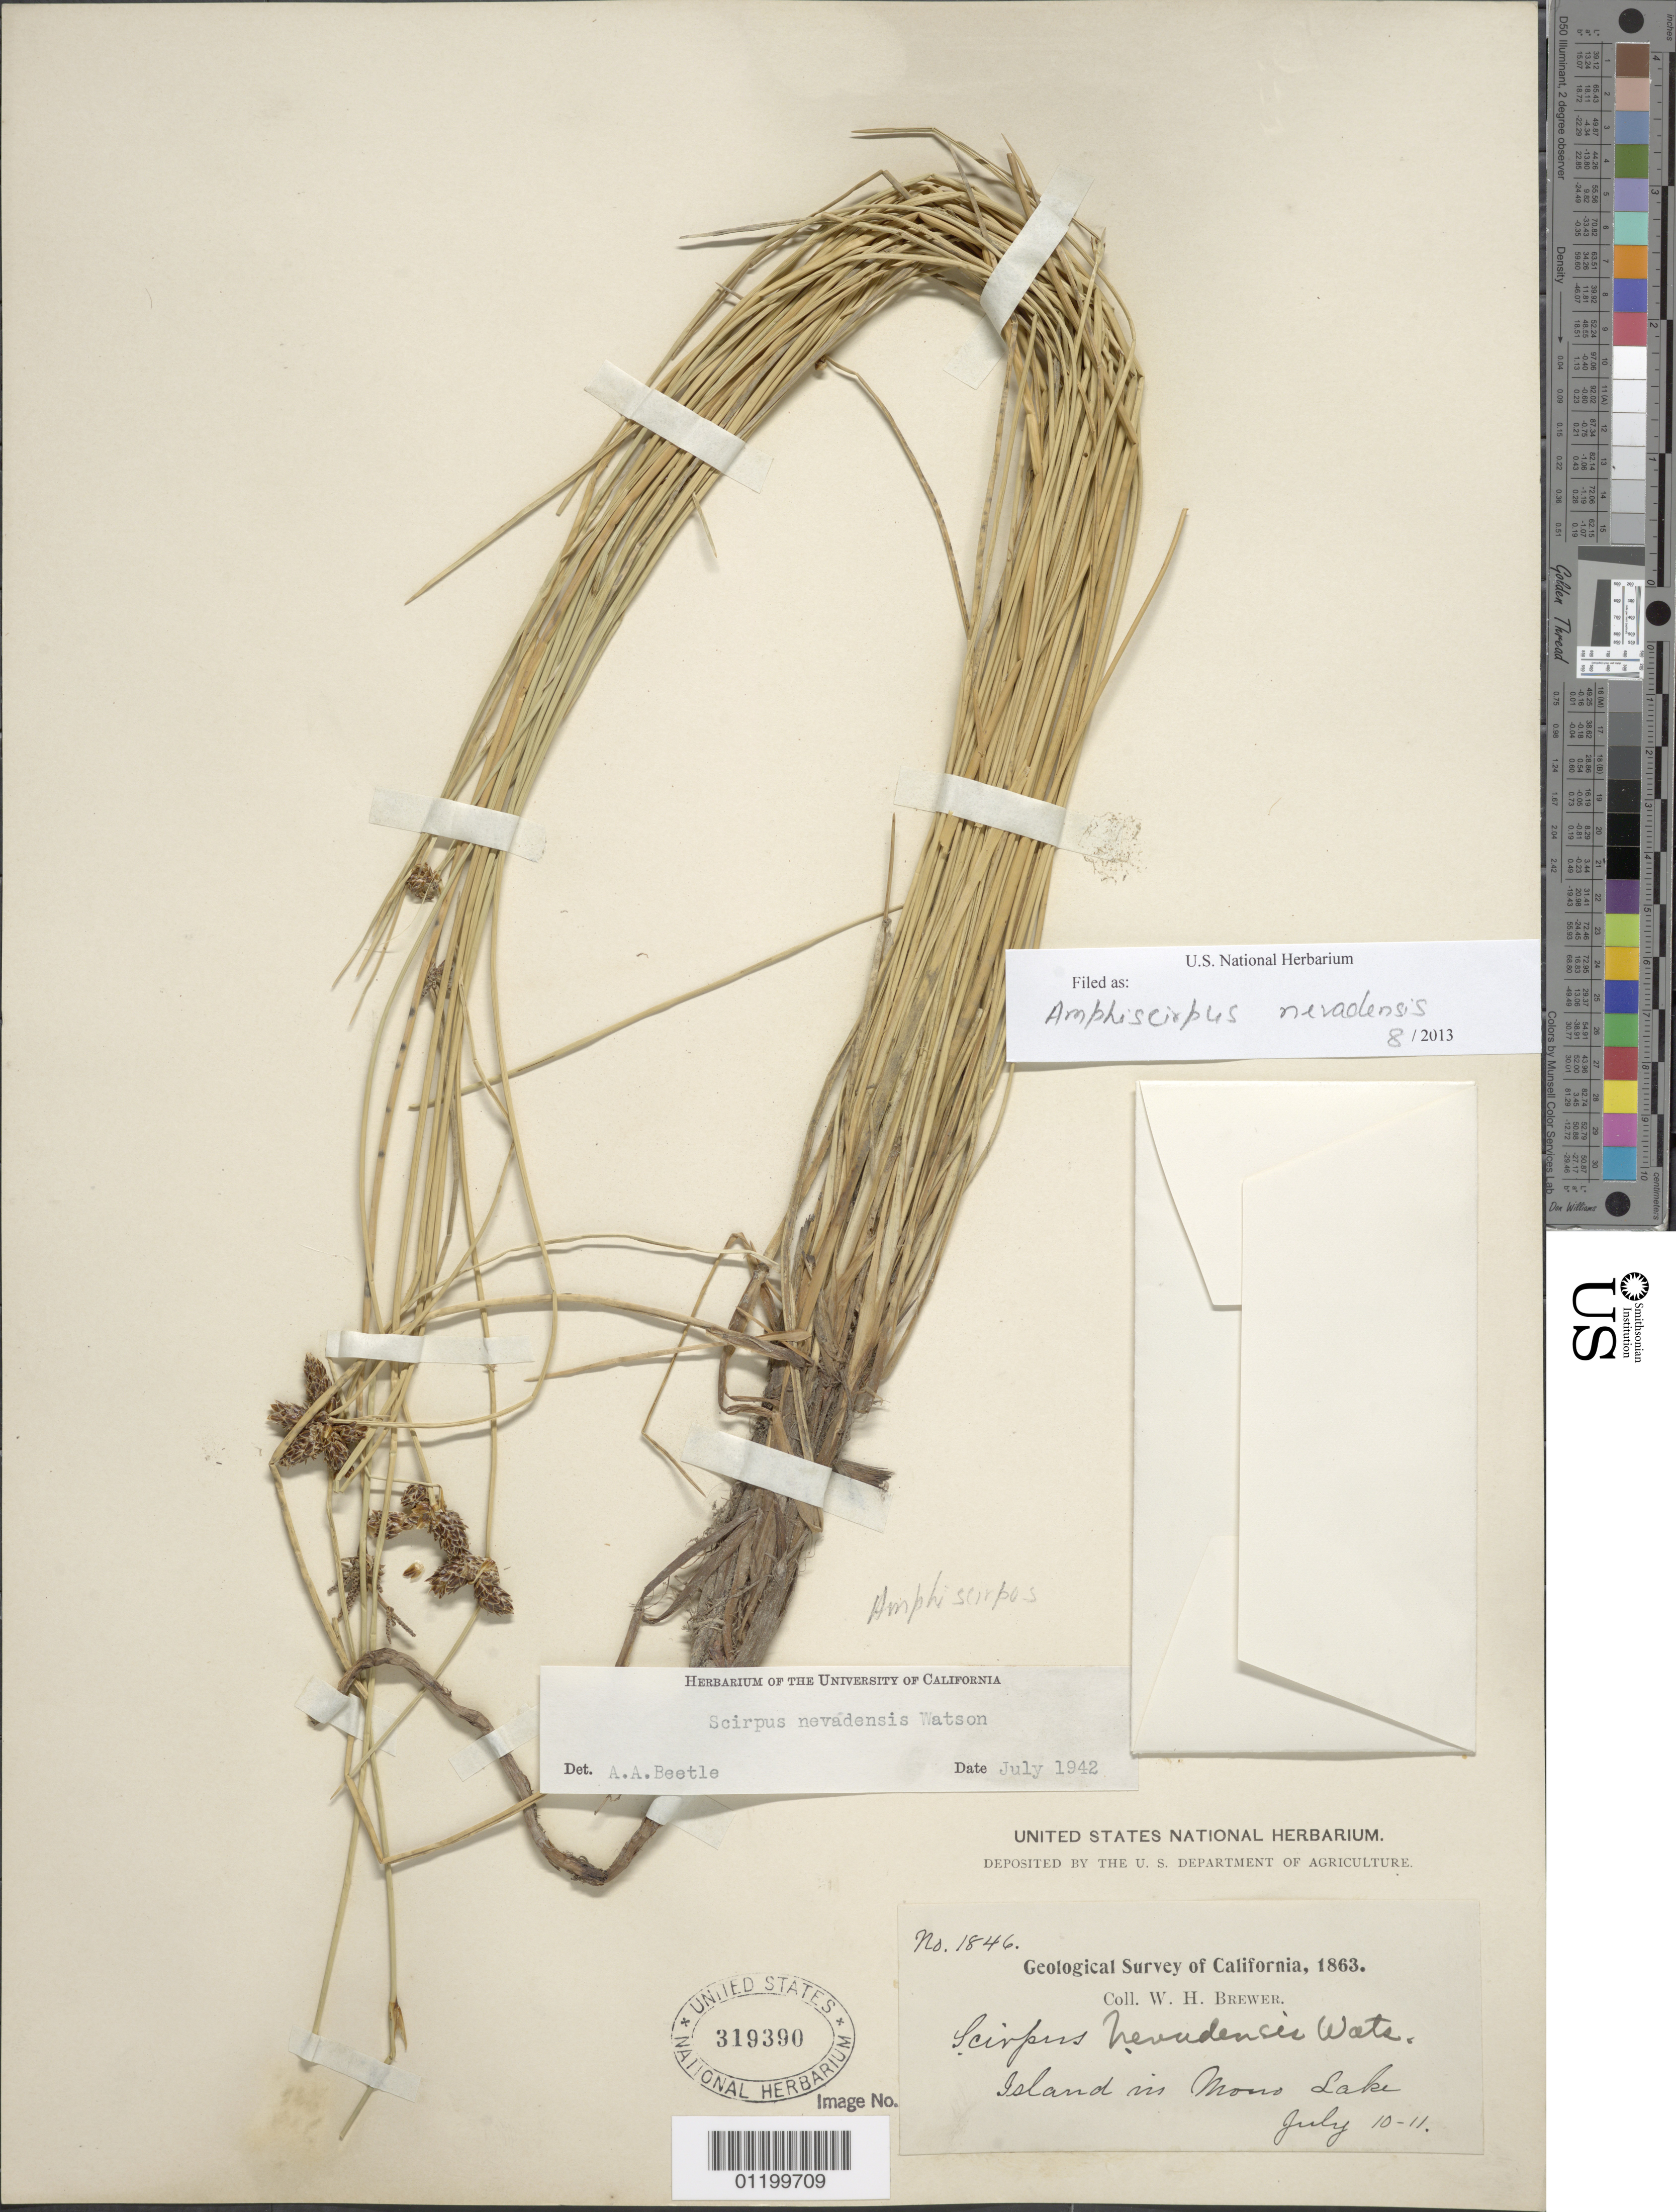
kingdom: Plantae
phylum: Tracheophyta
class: Liliopsida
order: Poales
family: Cyperaceae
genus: Amphiscirpus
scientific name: Amphiscirpus nevadensis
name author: (S. Watson) Oteng-Yeb.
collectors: W. H. Brewer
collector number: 1846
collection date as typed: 10 Jul 1863 to 11 Jul 1863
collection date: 1863-07-10/1863-07-11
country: United States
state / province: California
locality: Island in Mono Lake.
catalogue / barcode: US 319390